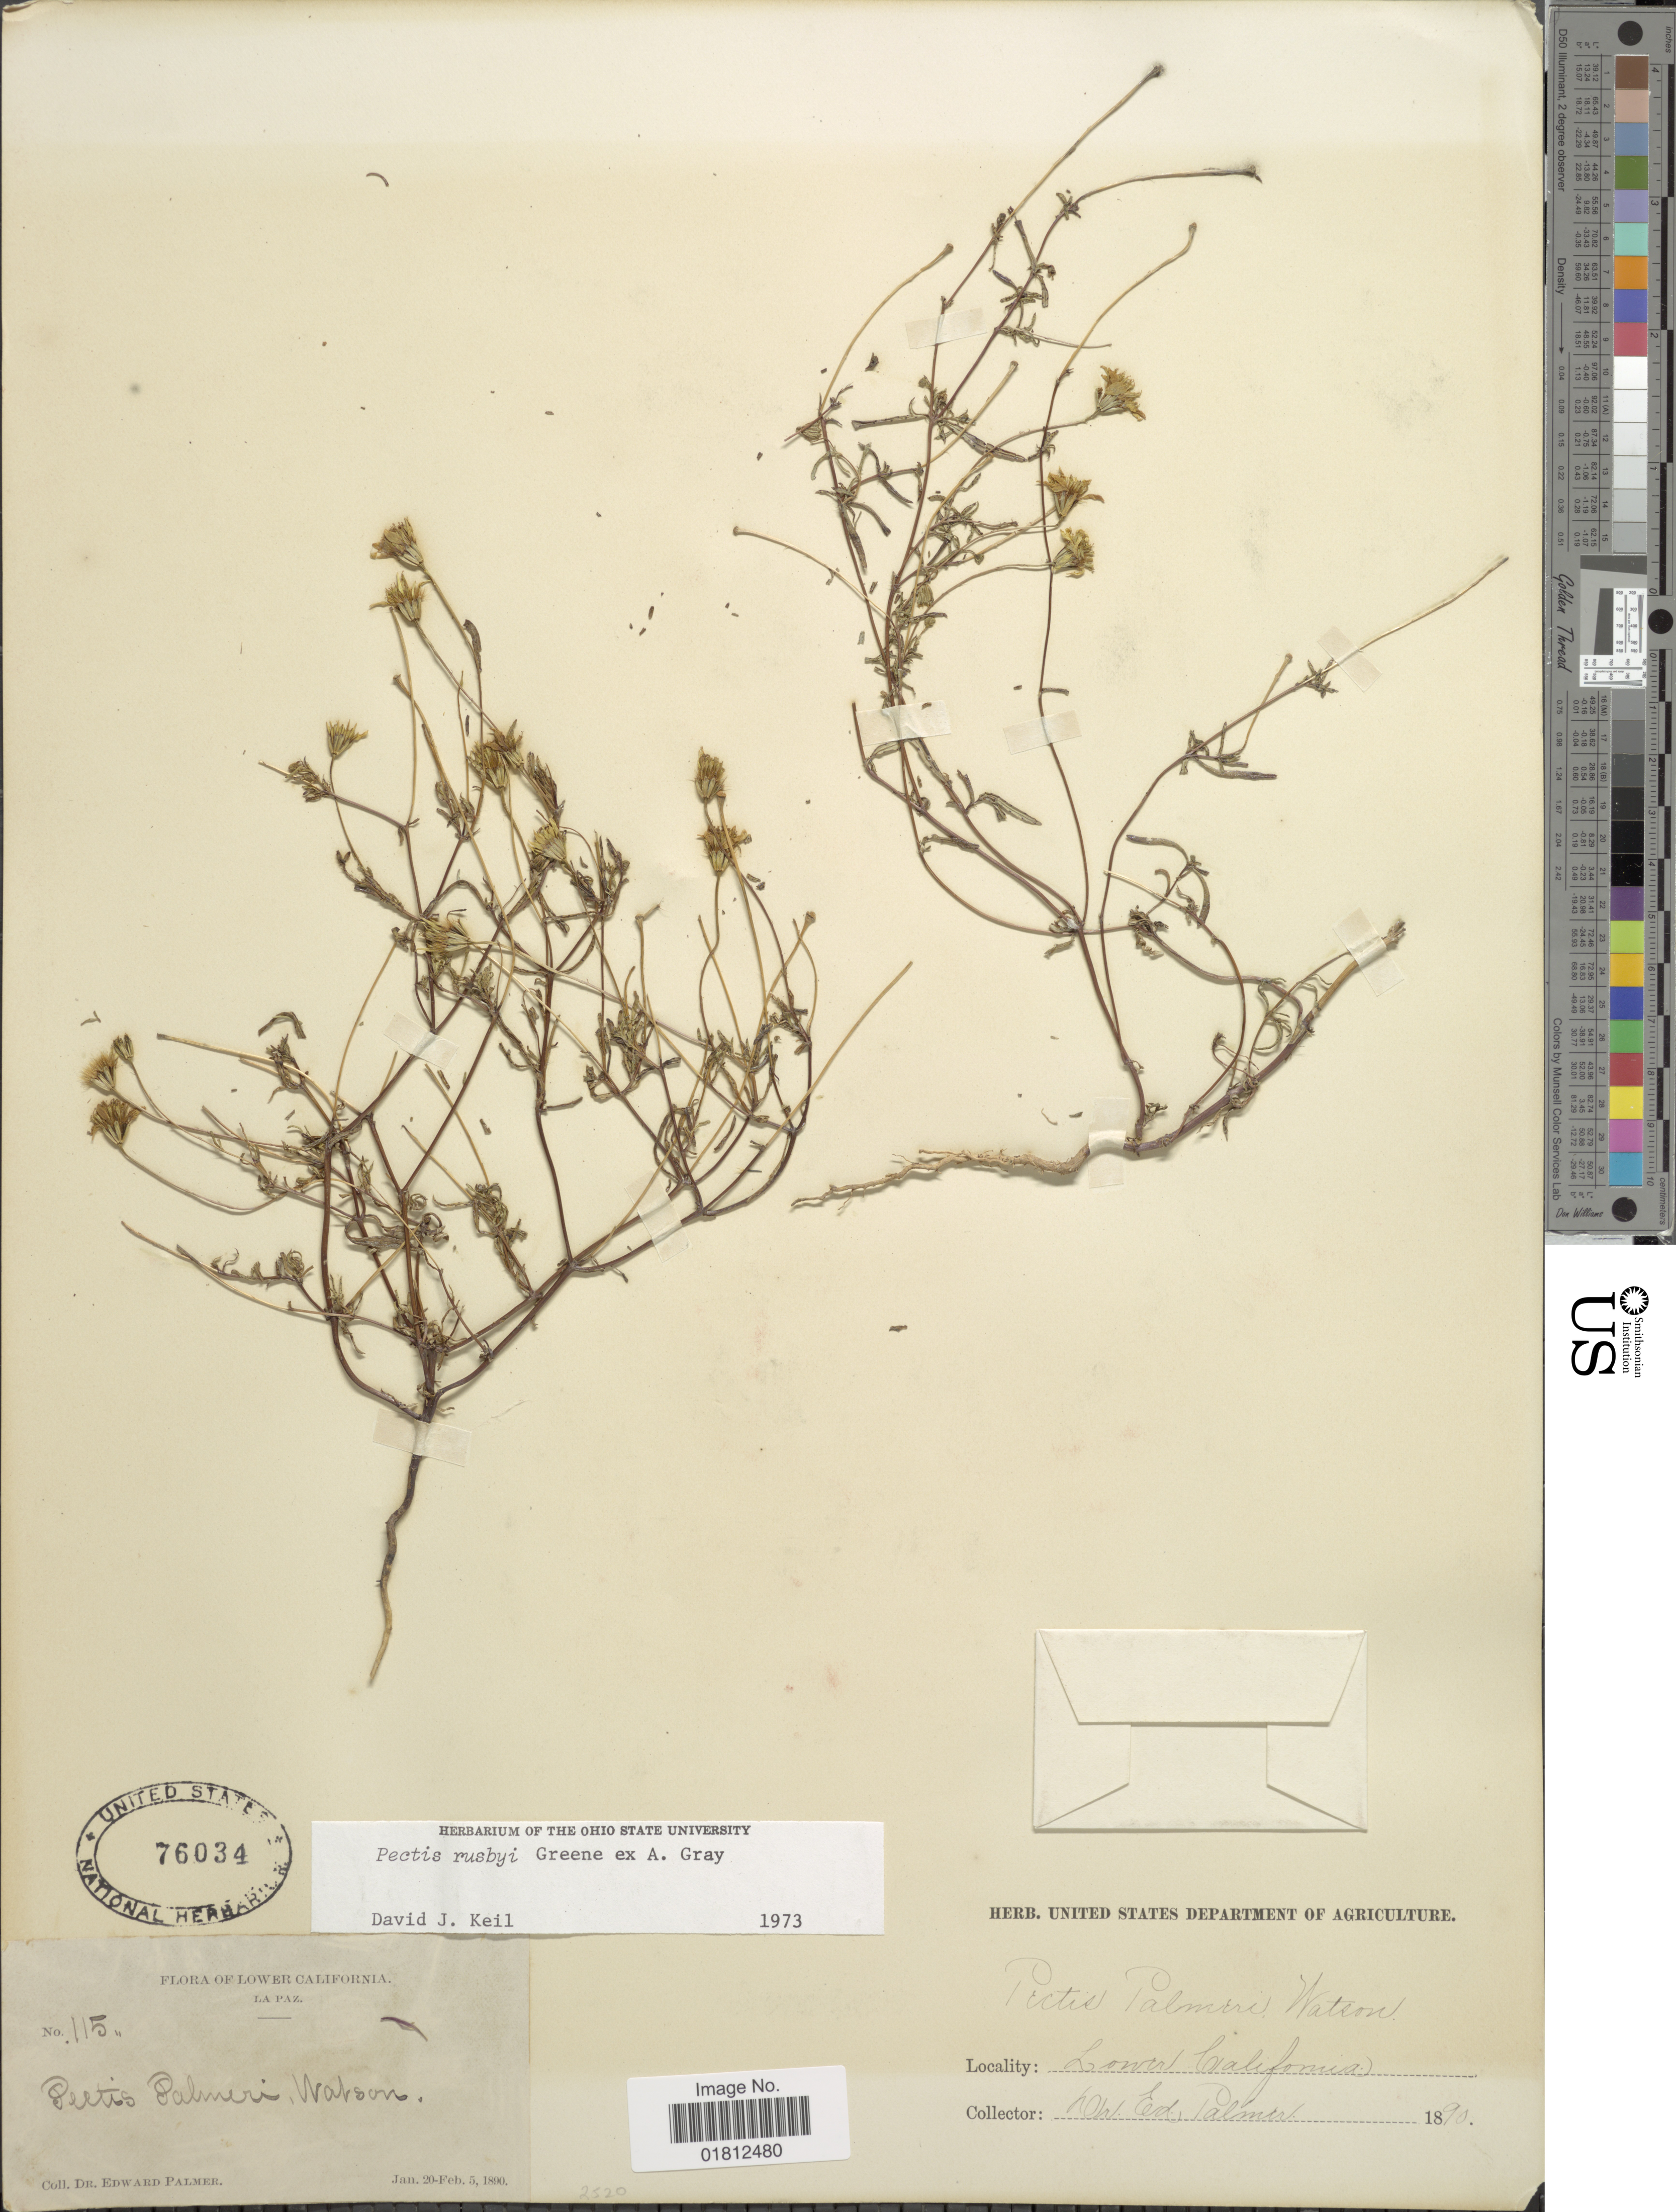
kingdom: Plantae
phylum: Tracheophyta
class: Magnoliopsida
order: Asterales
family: Asteraceae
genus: Pectis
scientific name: Pectis rusbyi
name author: Greene ex A. Gray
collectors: E. Palmer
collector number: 115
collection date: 1890-01-20/1890-02-05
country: Mexico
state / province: Baja California Sur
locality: Lower California, La Paz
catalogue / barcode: US 76034